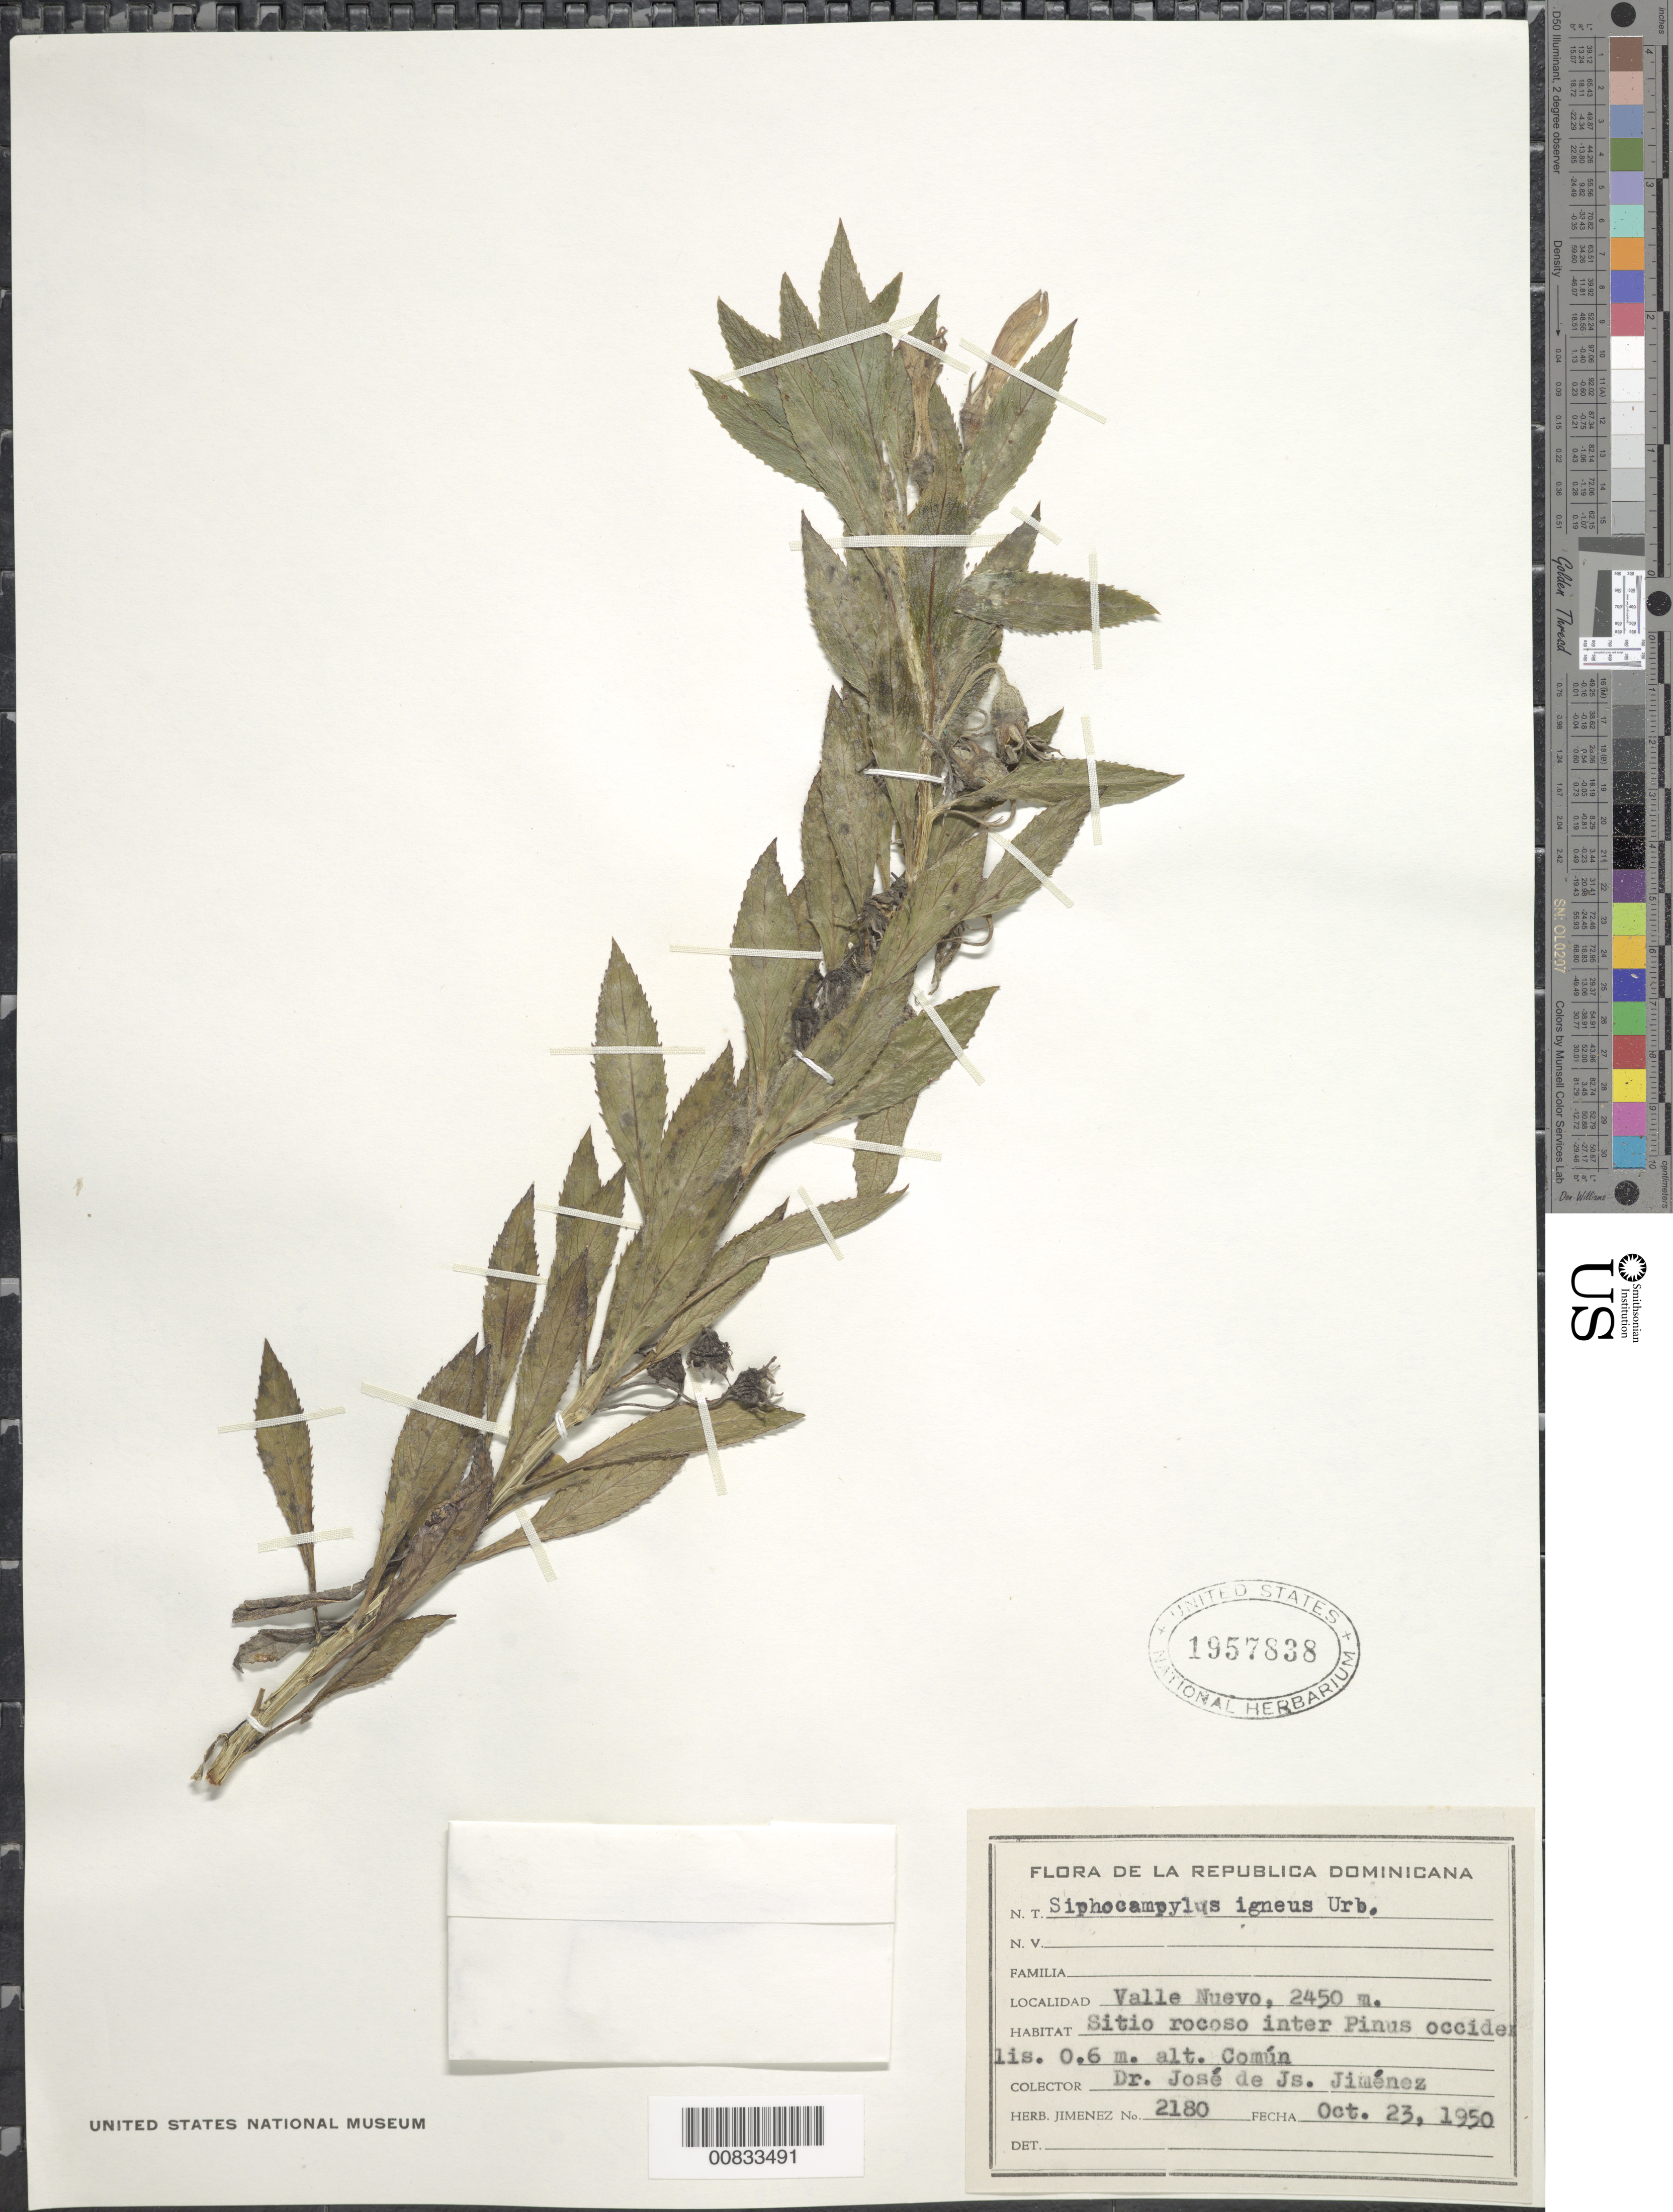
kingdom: Plantae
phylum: Tracheophyta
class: Magnoliopsida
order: Asterales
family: Campanulaceae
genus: Siphocampylus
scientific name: Siphocampylus igneus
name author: Urb.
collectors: J. J. Jiménez Almonte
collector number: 2180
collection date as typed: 23 Oct 1950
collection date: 1950-10-23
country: Dominican Republic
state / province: La Vega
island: Hispaniola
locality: Valle Nuevo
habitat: Sitio rocoso inter Pinus occidentalis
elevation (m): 2450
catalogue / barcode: US 1957838